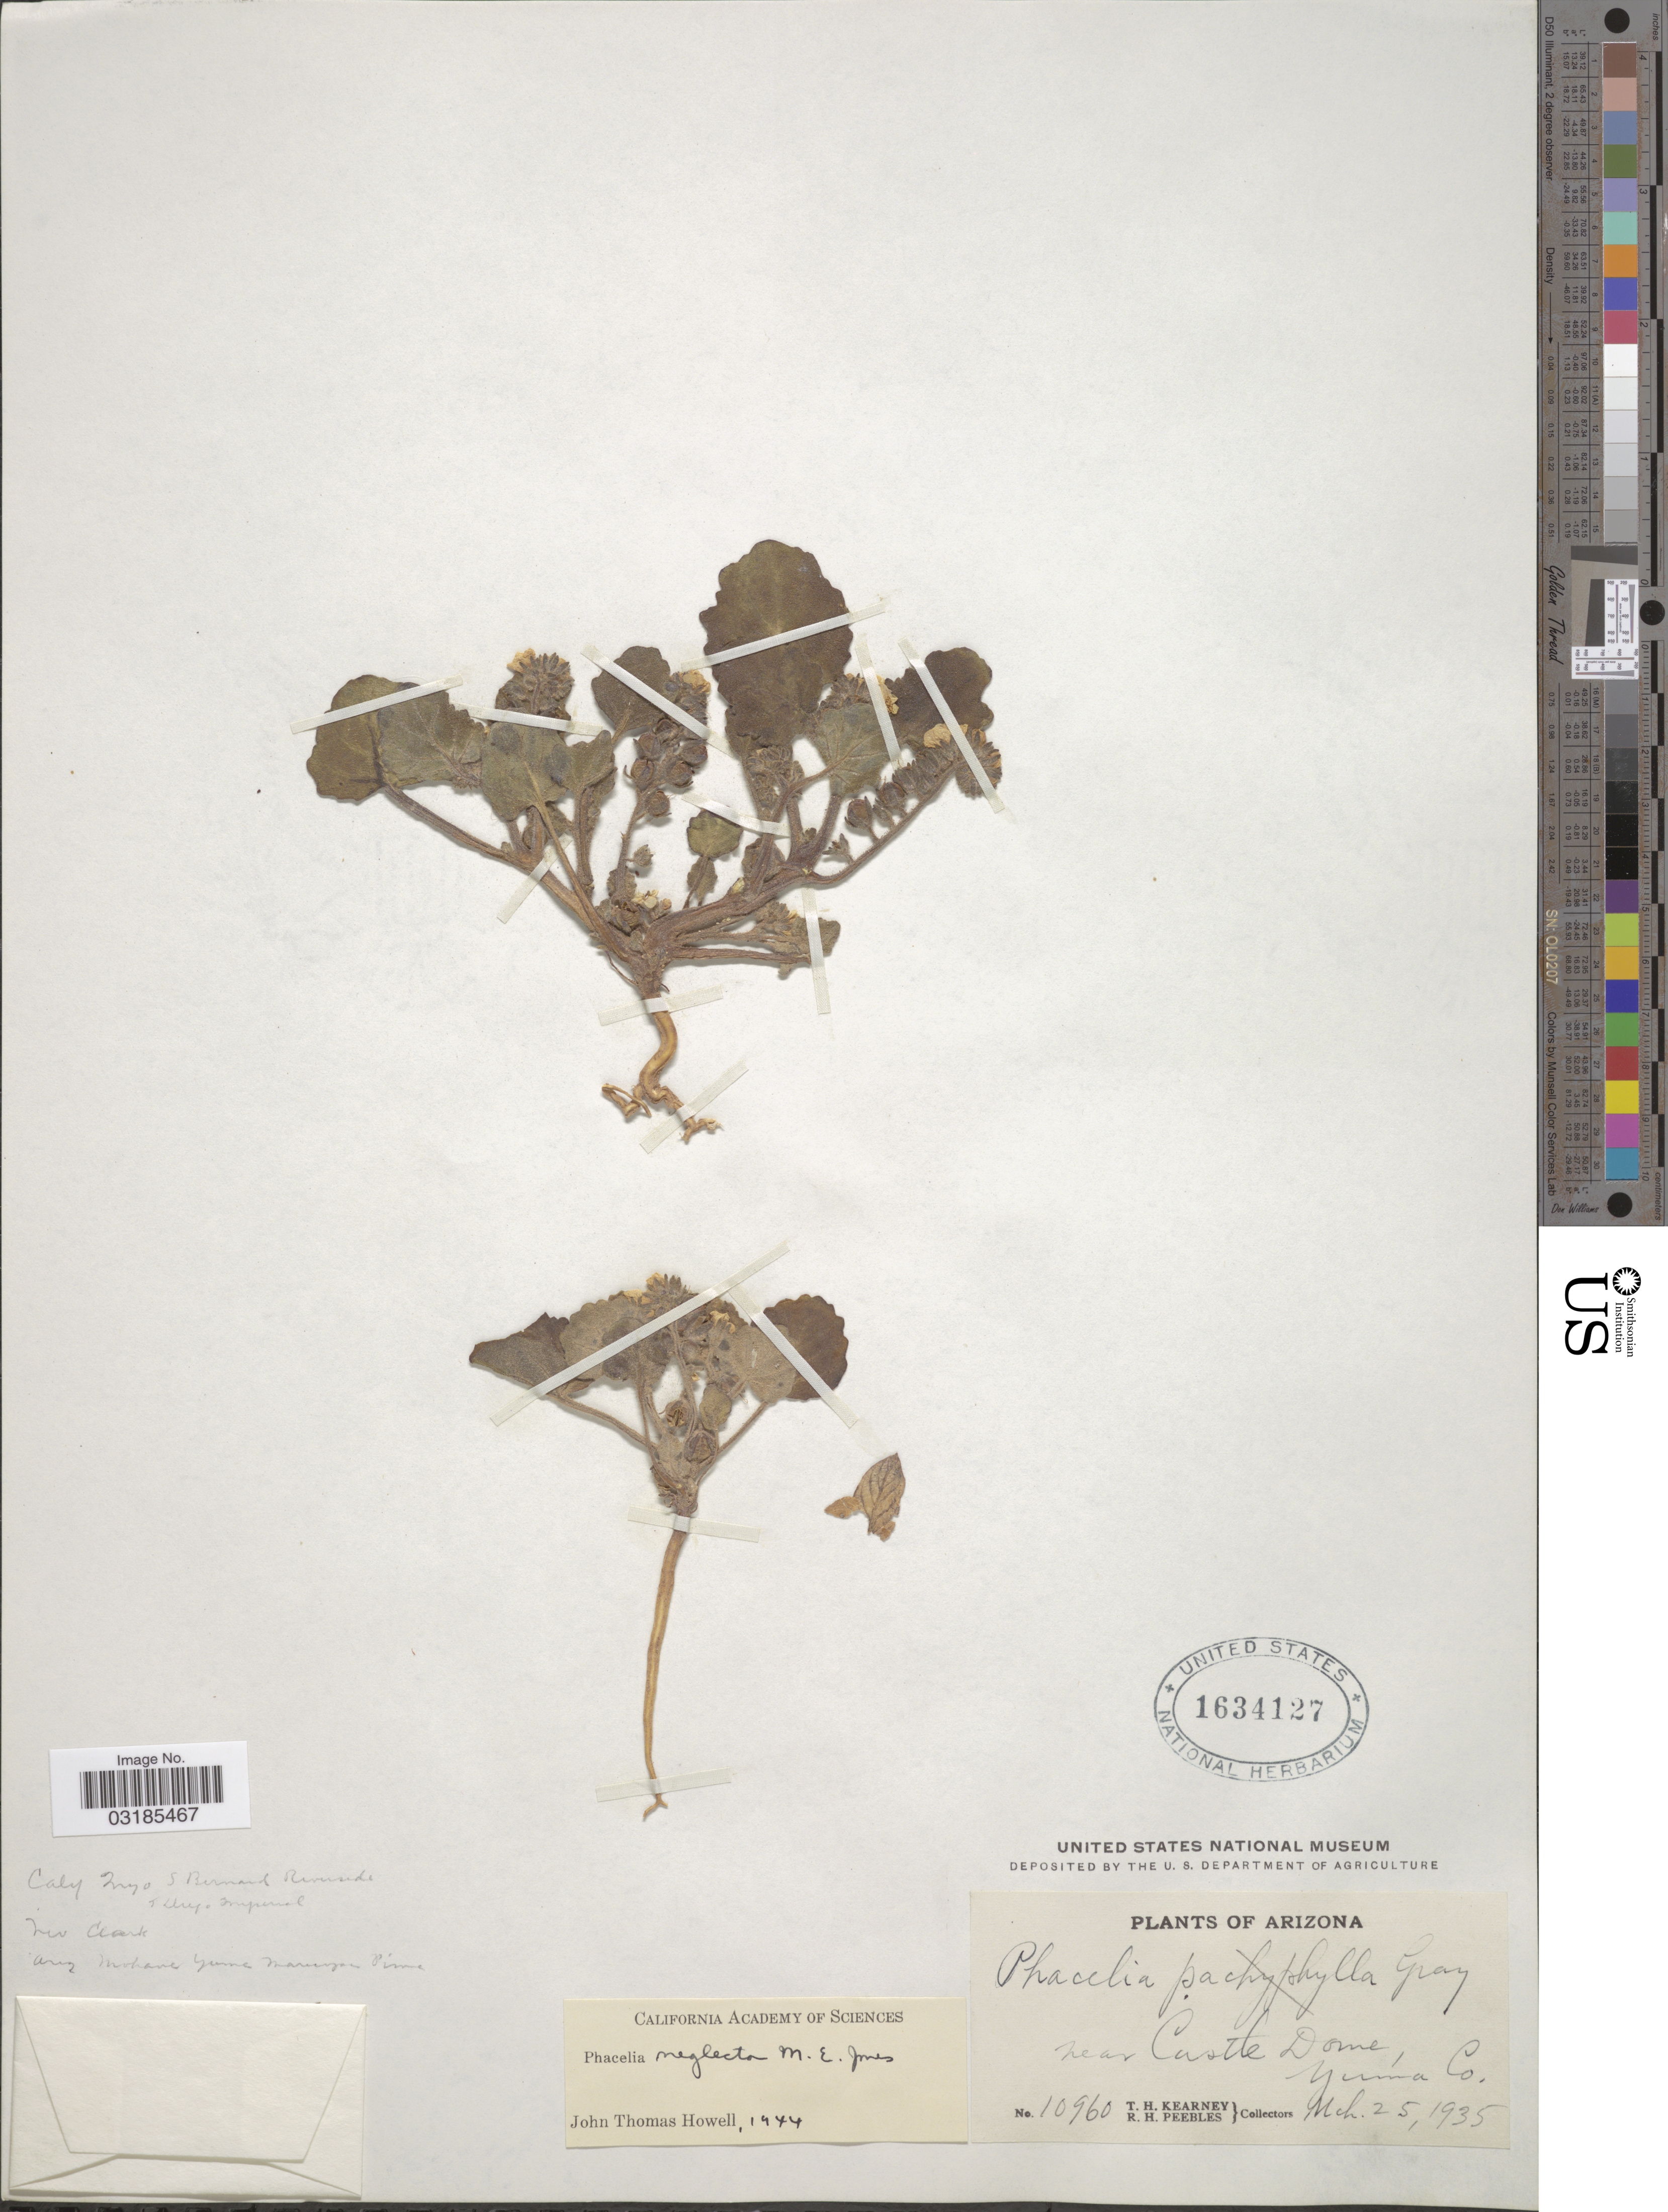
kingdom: Plantae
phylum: Tracheophyta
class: Magnoliopsida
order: Boraginales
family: Hydrophyllaceae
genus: Phacelia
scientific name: Phacelia neglecta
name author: M.E. Jones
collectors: T. H. Kearney & R. H. Peebles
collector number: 10960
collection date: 1935-03-25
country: United States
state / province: Arizona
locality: Near Castle Dome. Yuma Co.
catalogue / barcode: US 1634127